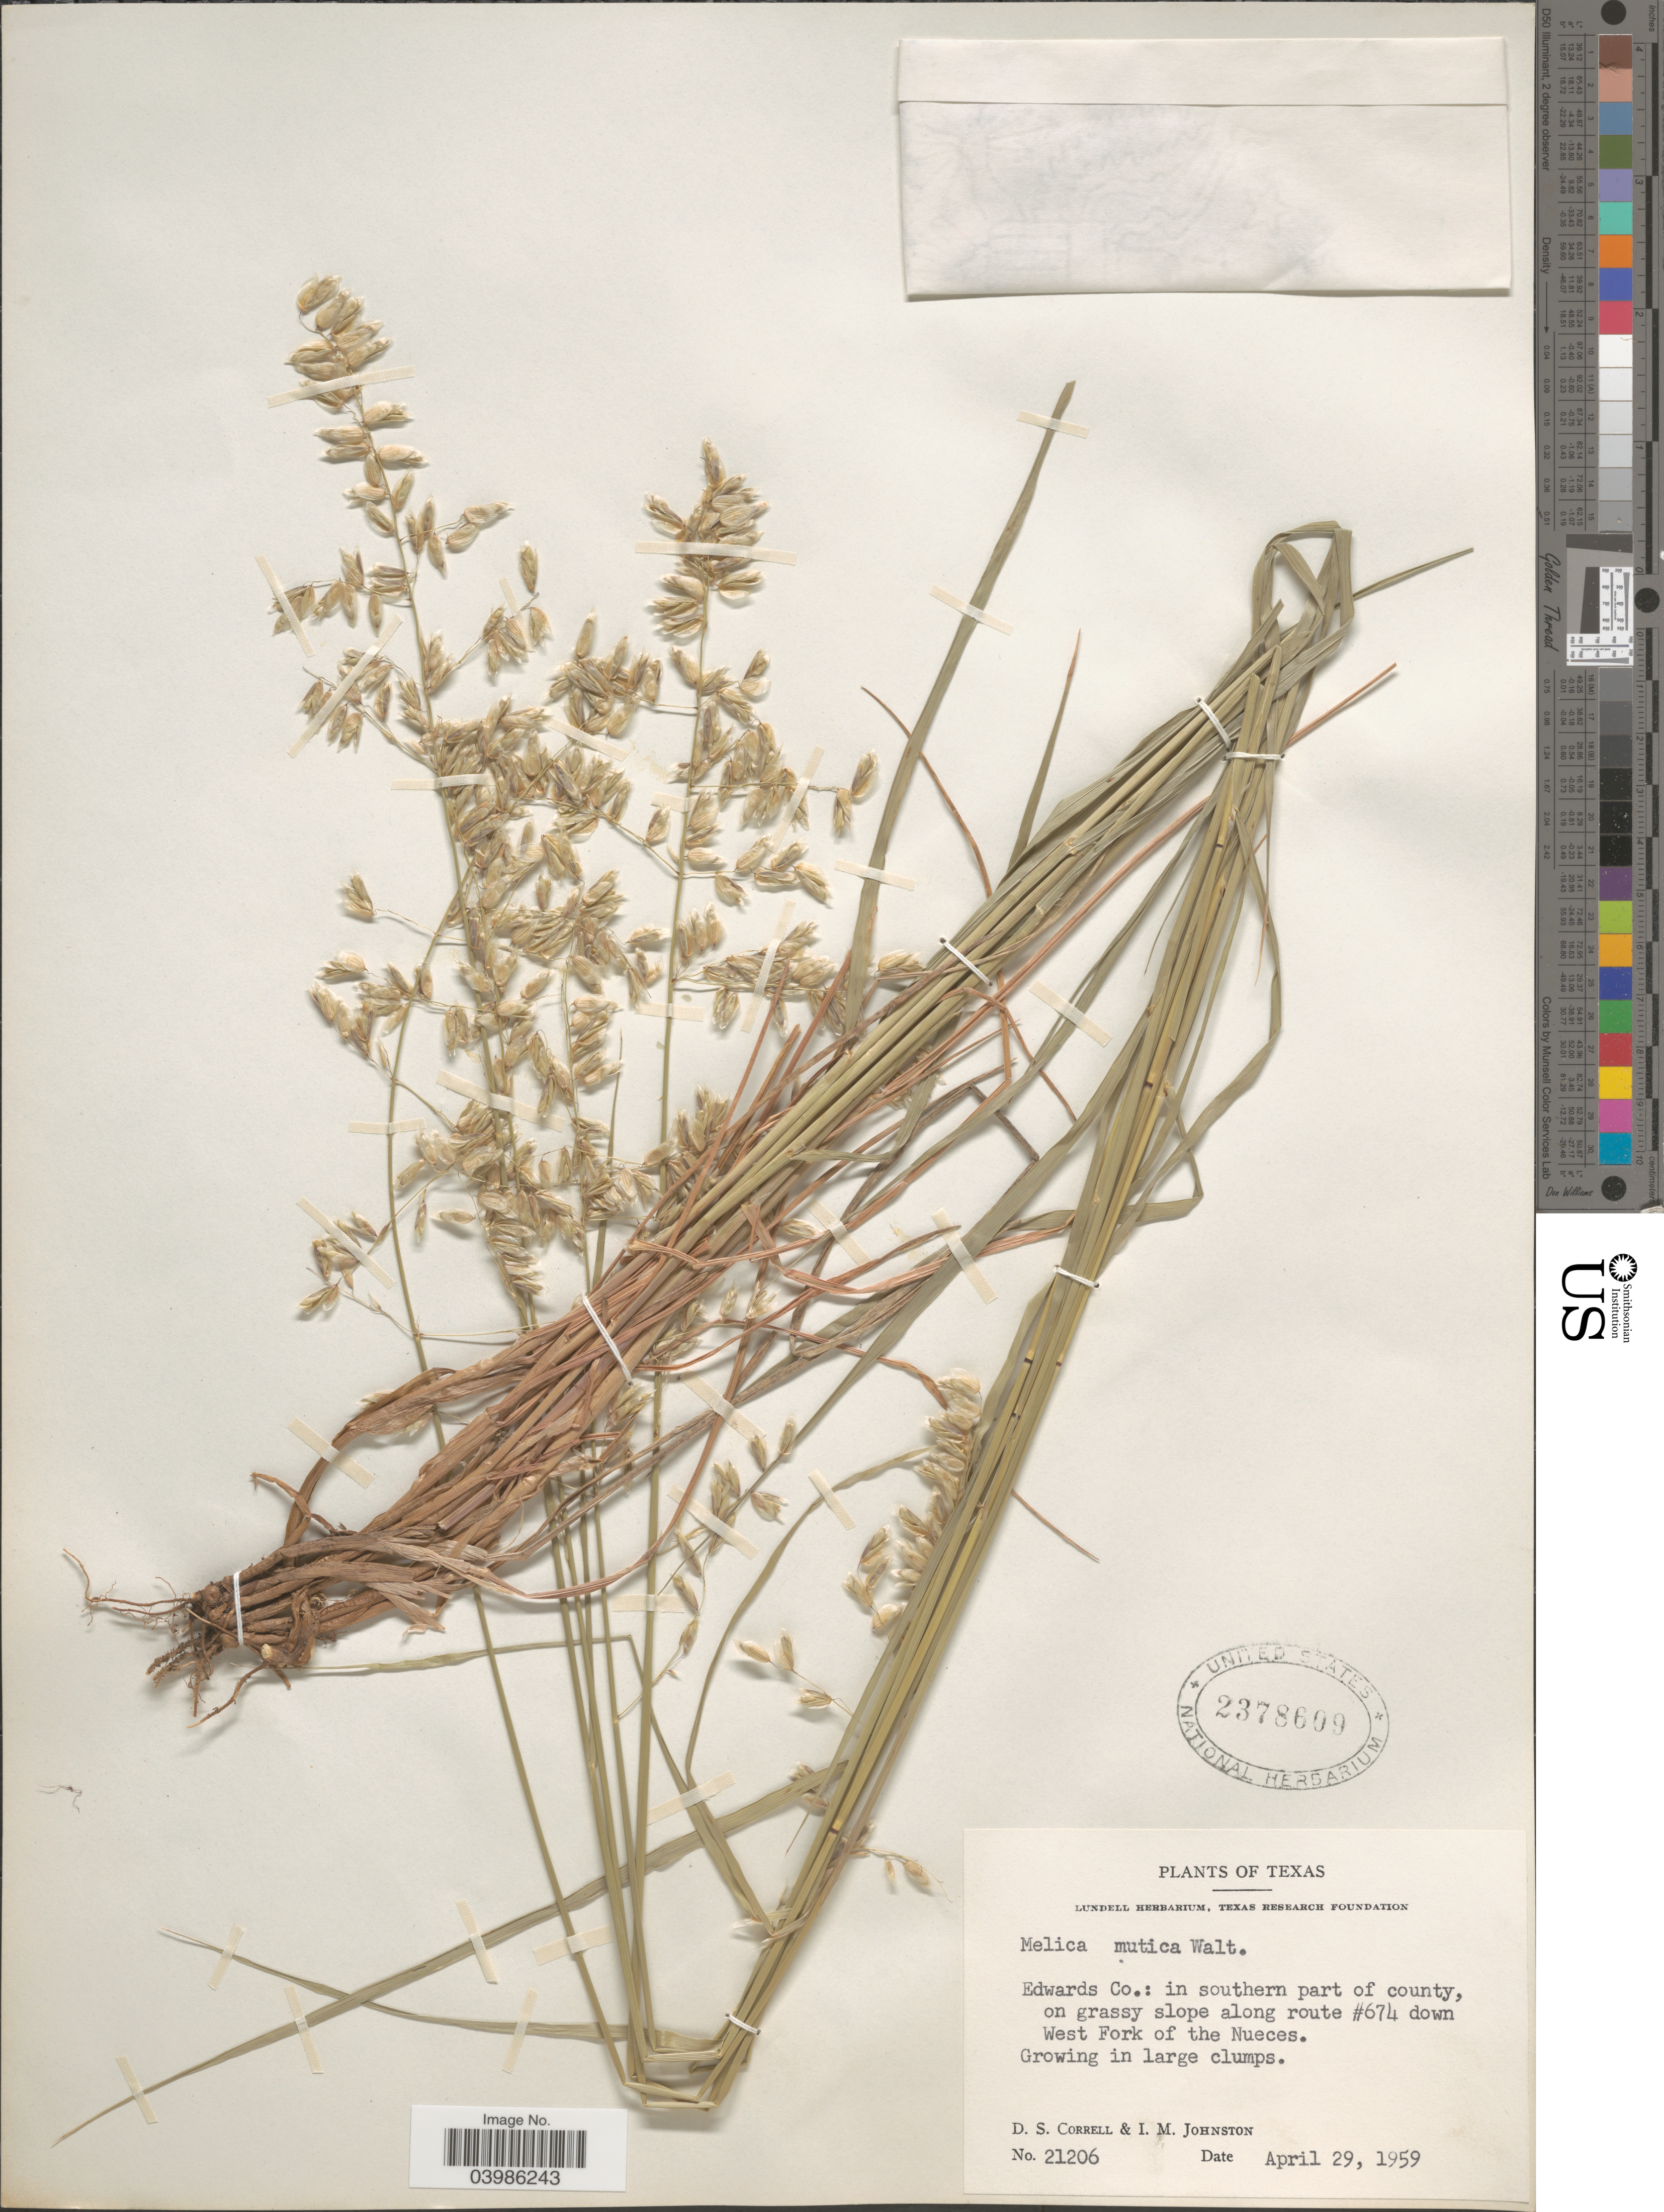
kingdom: Plantae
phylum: Tracheophyta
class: Liliopsida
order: Poales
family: Poaceae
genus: Melica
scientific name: Melica mutica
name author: Walter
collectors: D. S. Correll & I.M. Johnston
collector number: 21206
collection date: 1959-04-29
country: United States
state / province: Texas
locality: Edwards Co.: in southern part of county, on grassy slope along route #674 down West Fork of the Nueces.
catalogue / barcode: US 2378609